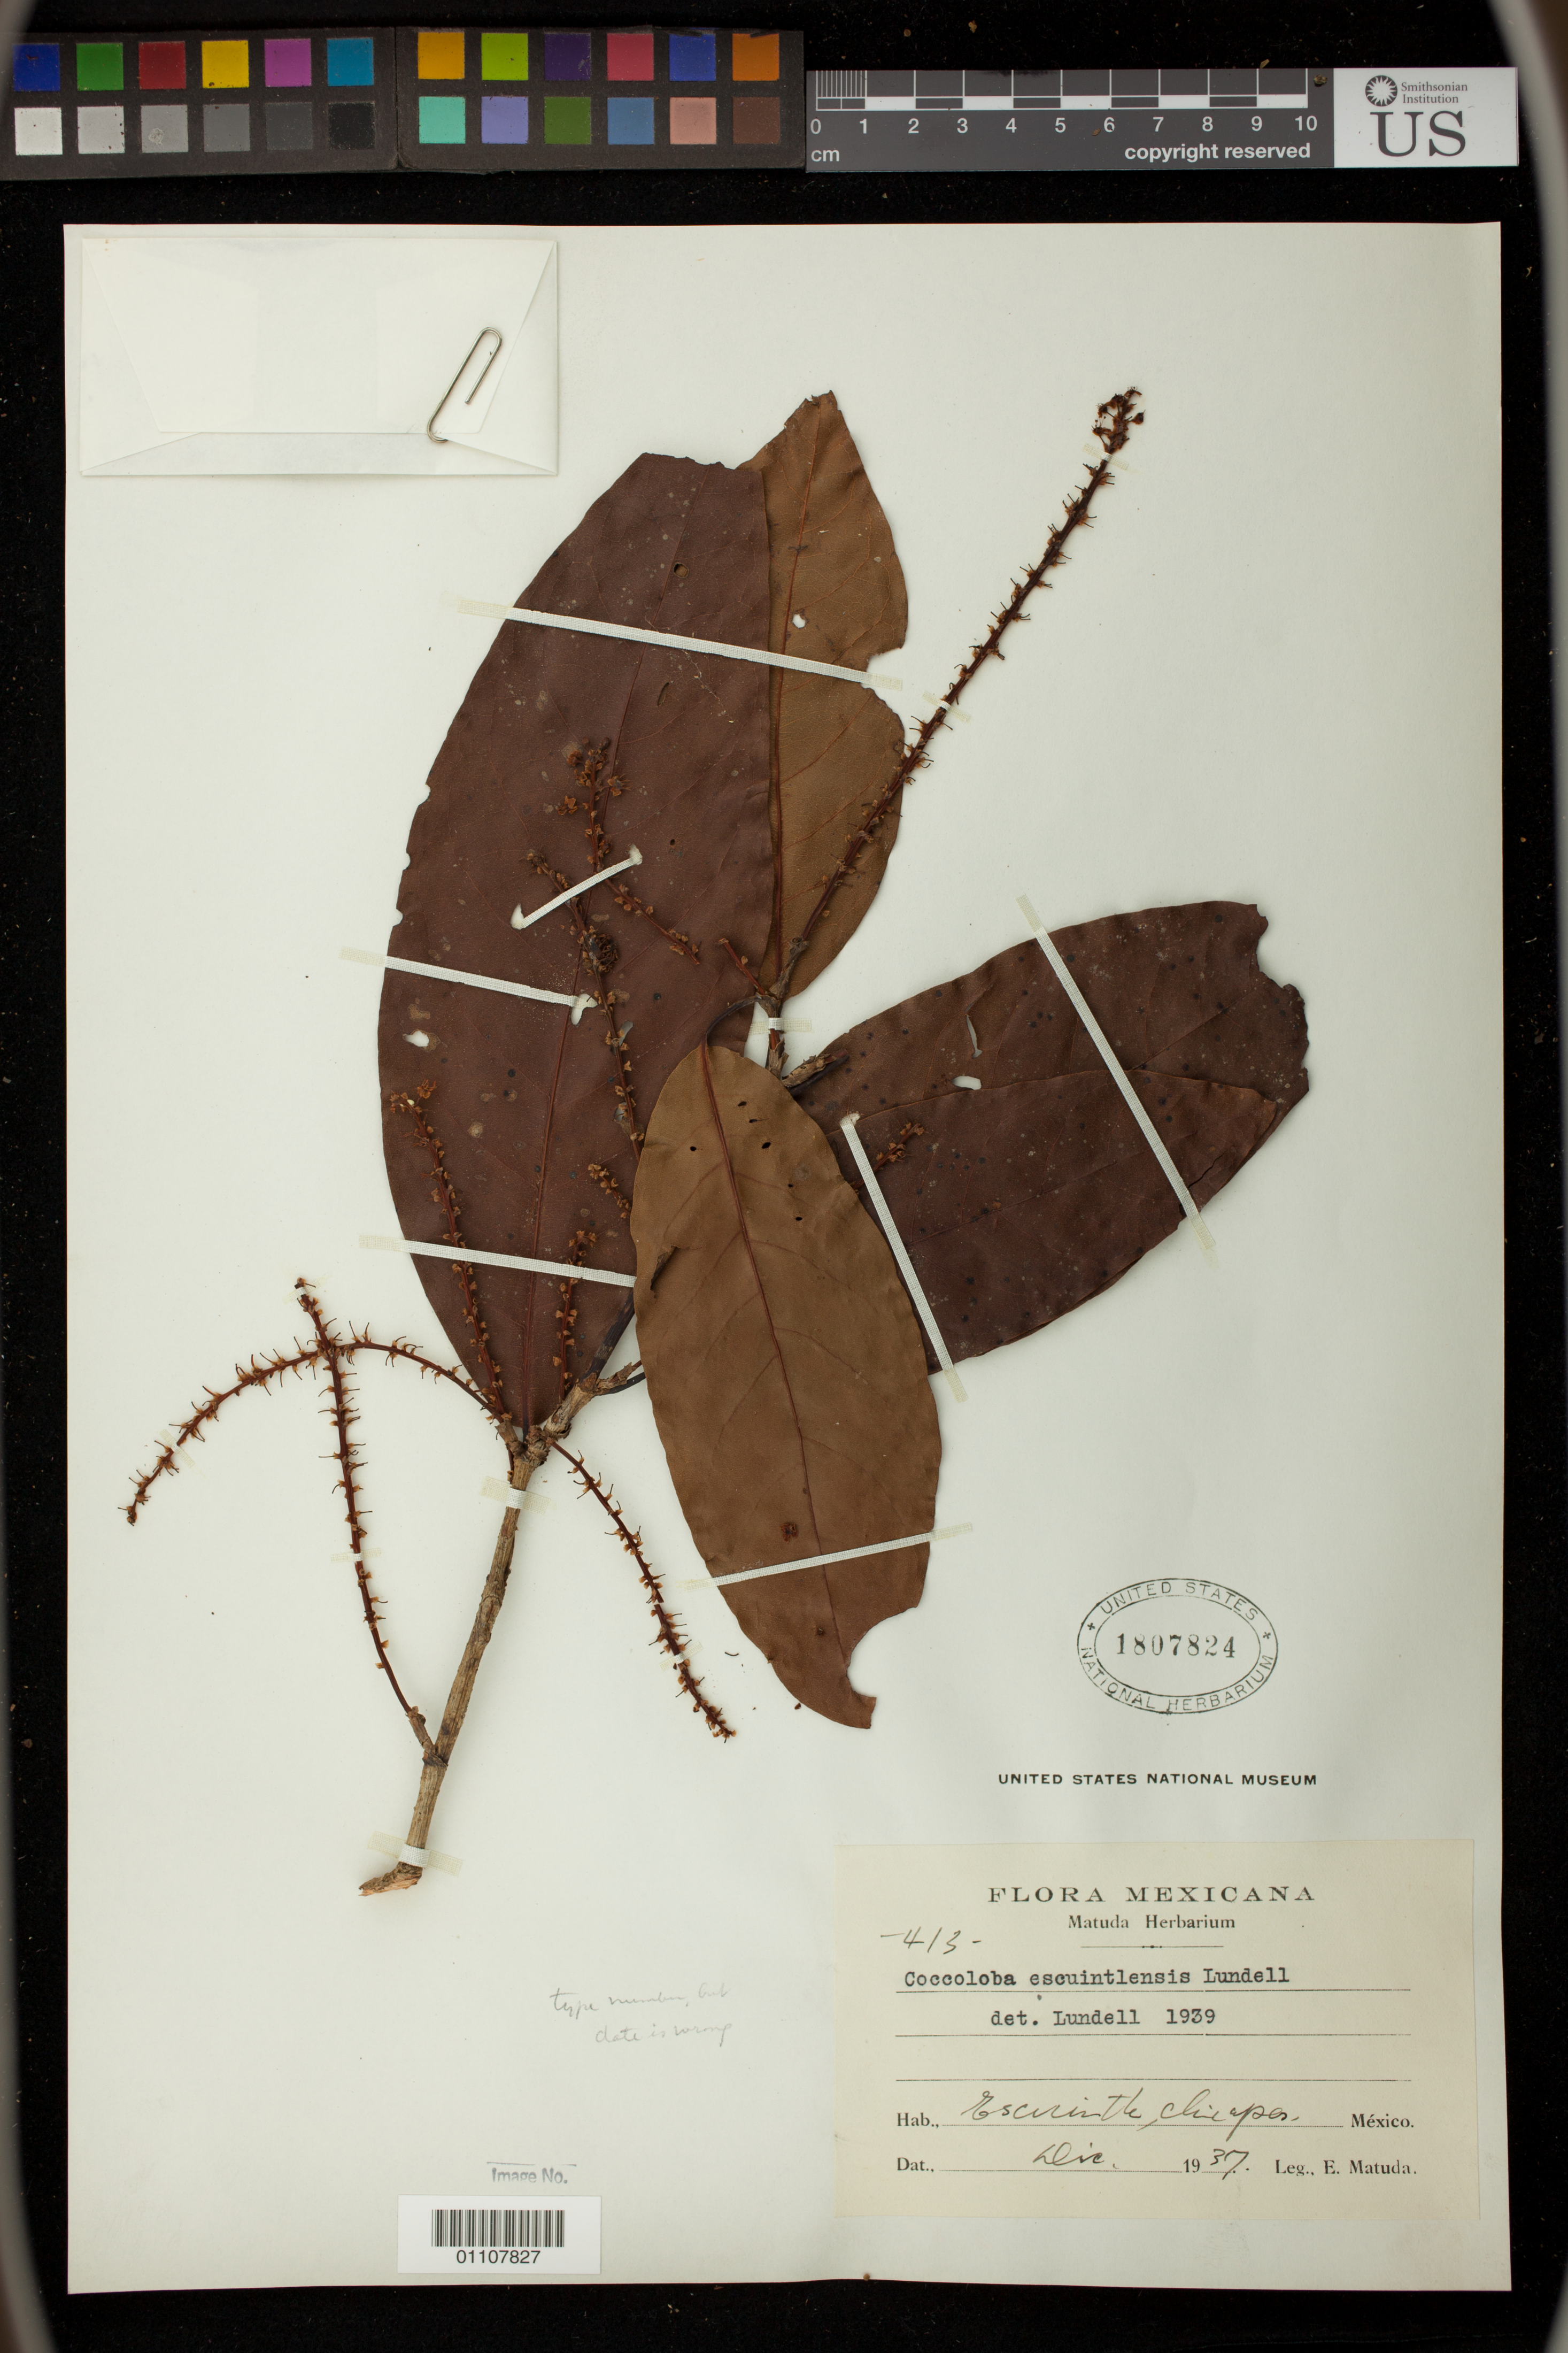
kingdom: Plantae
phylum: Tracheophyta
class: Magnoliopsida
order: Caryophyllales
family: Polygonaceae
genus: Coccoloba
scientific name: Coccoloba escuintlensis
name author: Lundell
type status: Isotype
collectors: E. Matuda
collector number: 413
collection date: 1937-12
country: Mexico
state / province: Chiapas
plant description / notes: Coll. date on this sheet is different from the other sheets, probably an error.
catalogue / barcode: US 1807824